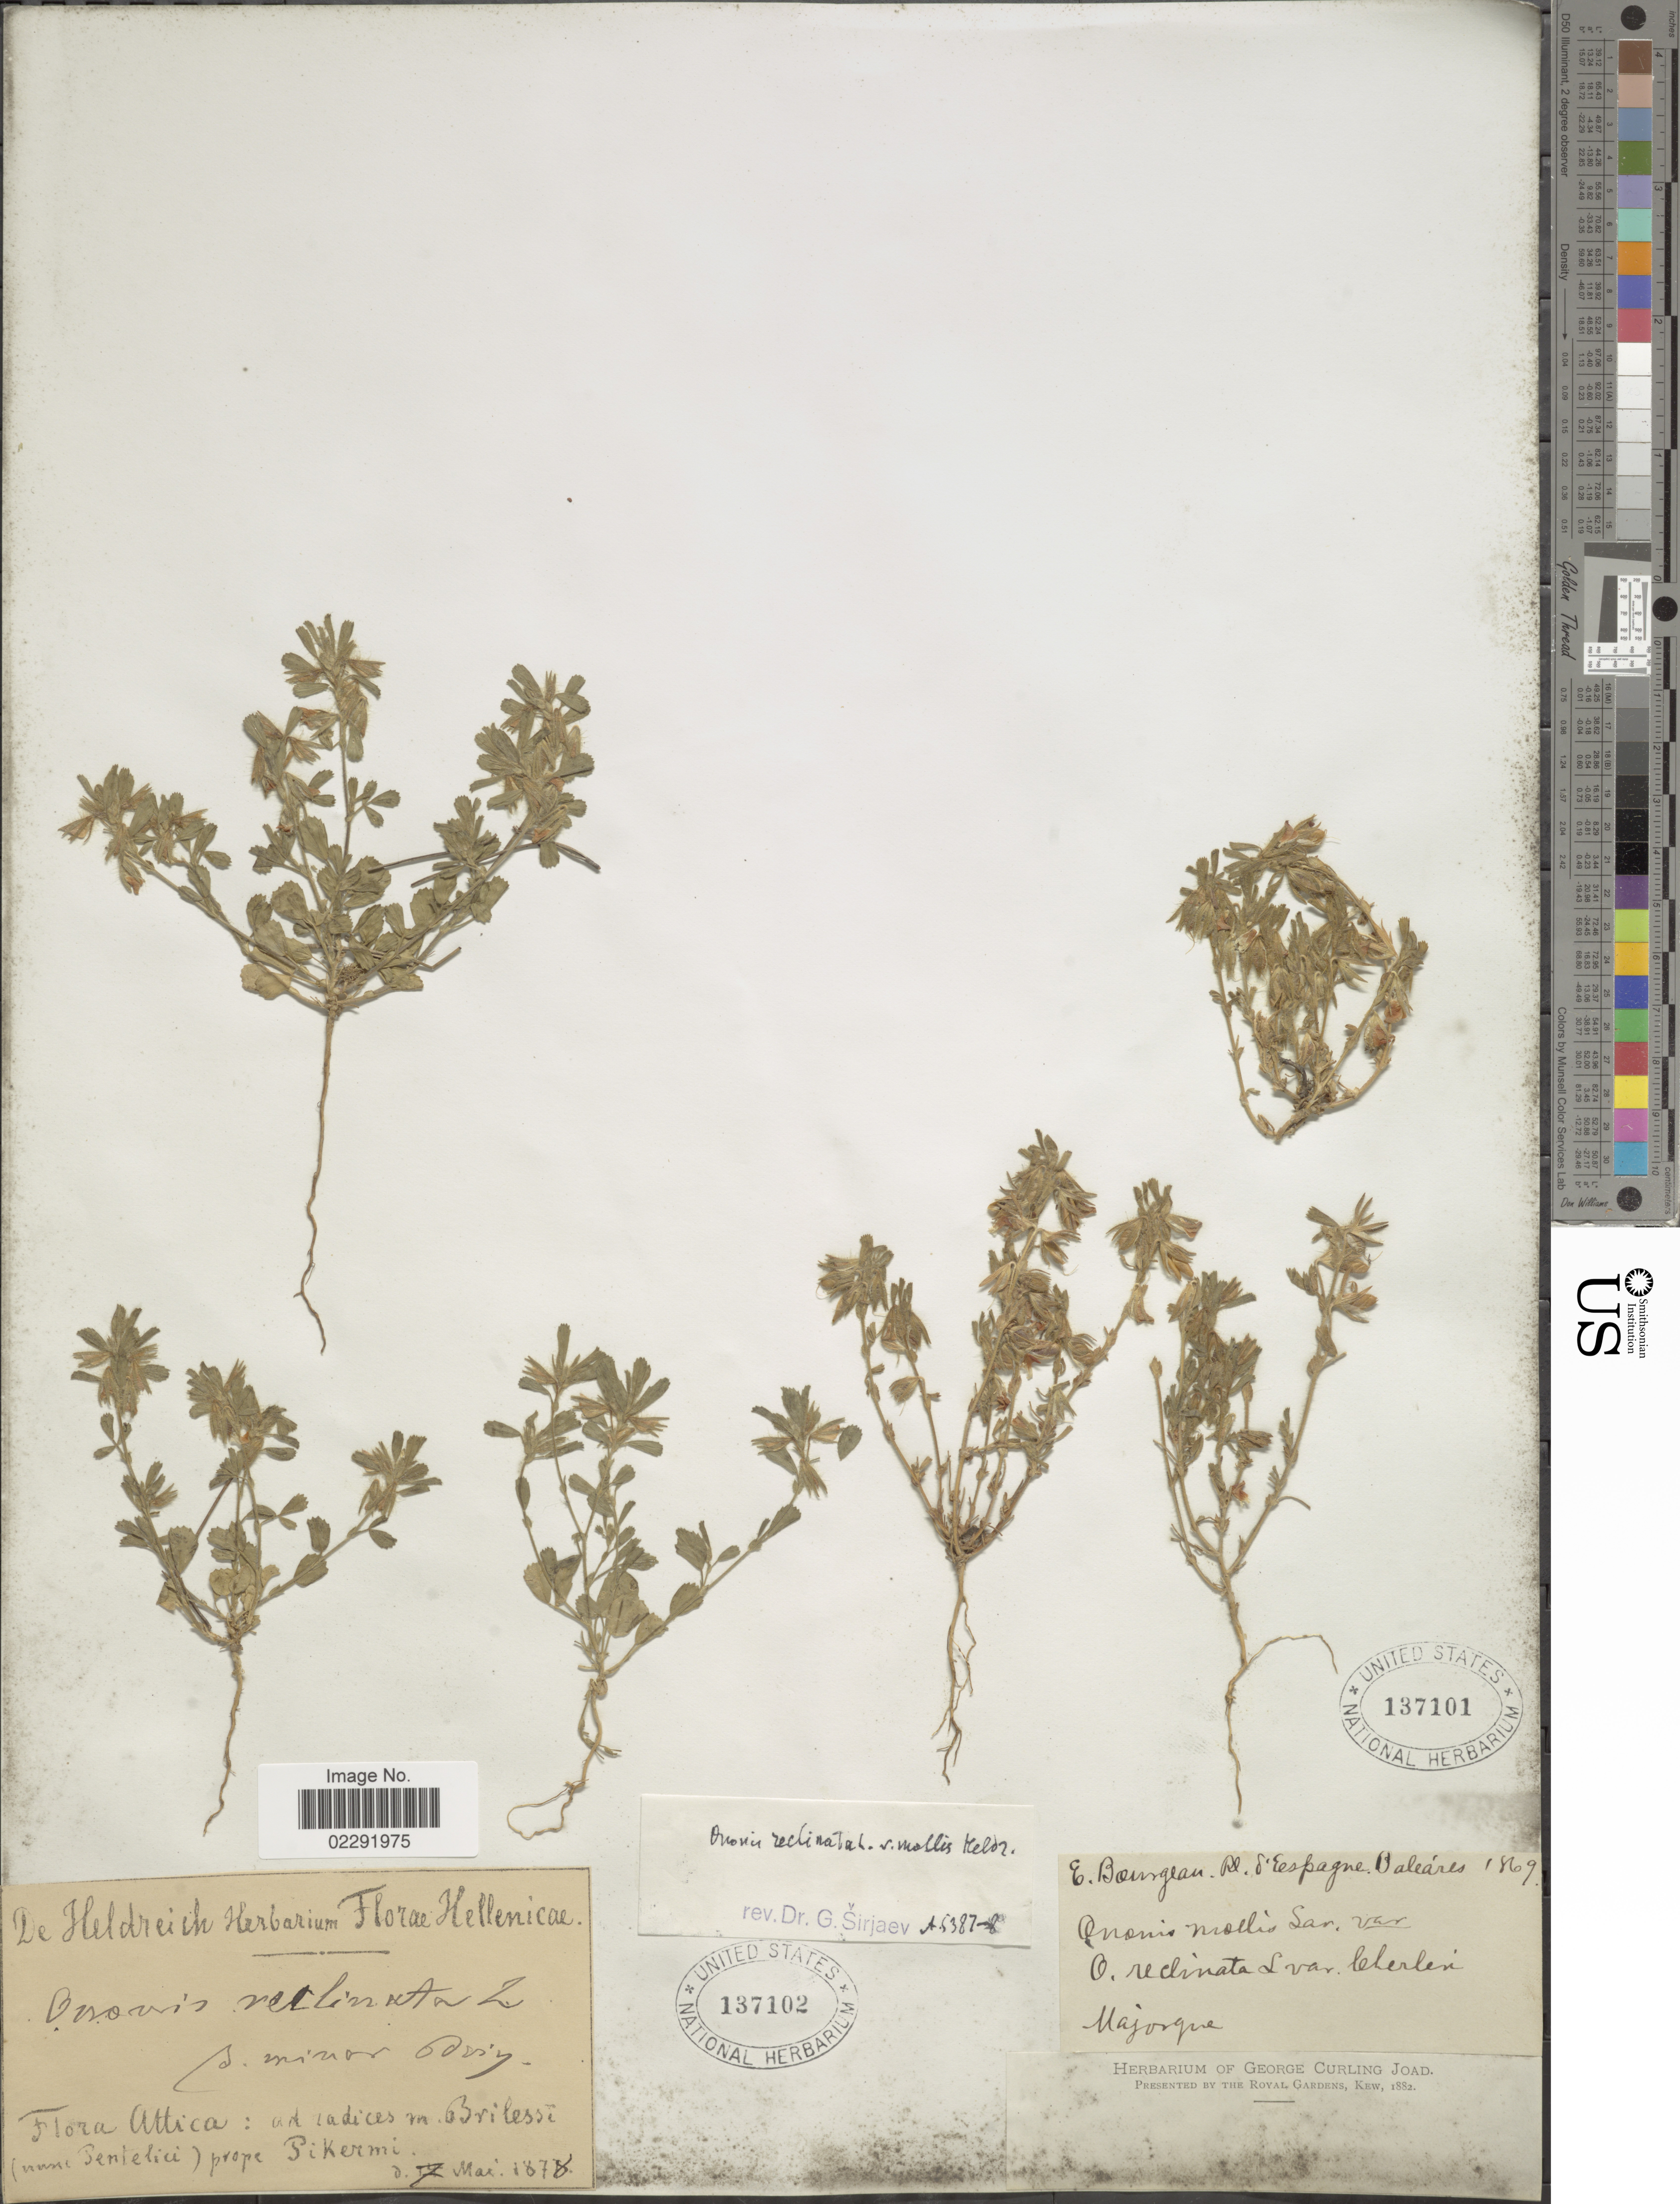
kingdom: Plantae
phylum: Tracheophyta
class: Magnoliopsida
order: Fabales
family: Fabaceae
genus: Ononis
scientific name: Ononis reclinata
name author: L.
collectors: E. Bourgeau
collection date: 1869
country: Spain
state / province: Islas Baleares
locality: Baleares, Majorque.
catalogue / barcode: US 137101-2